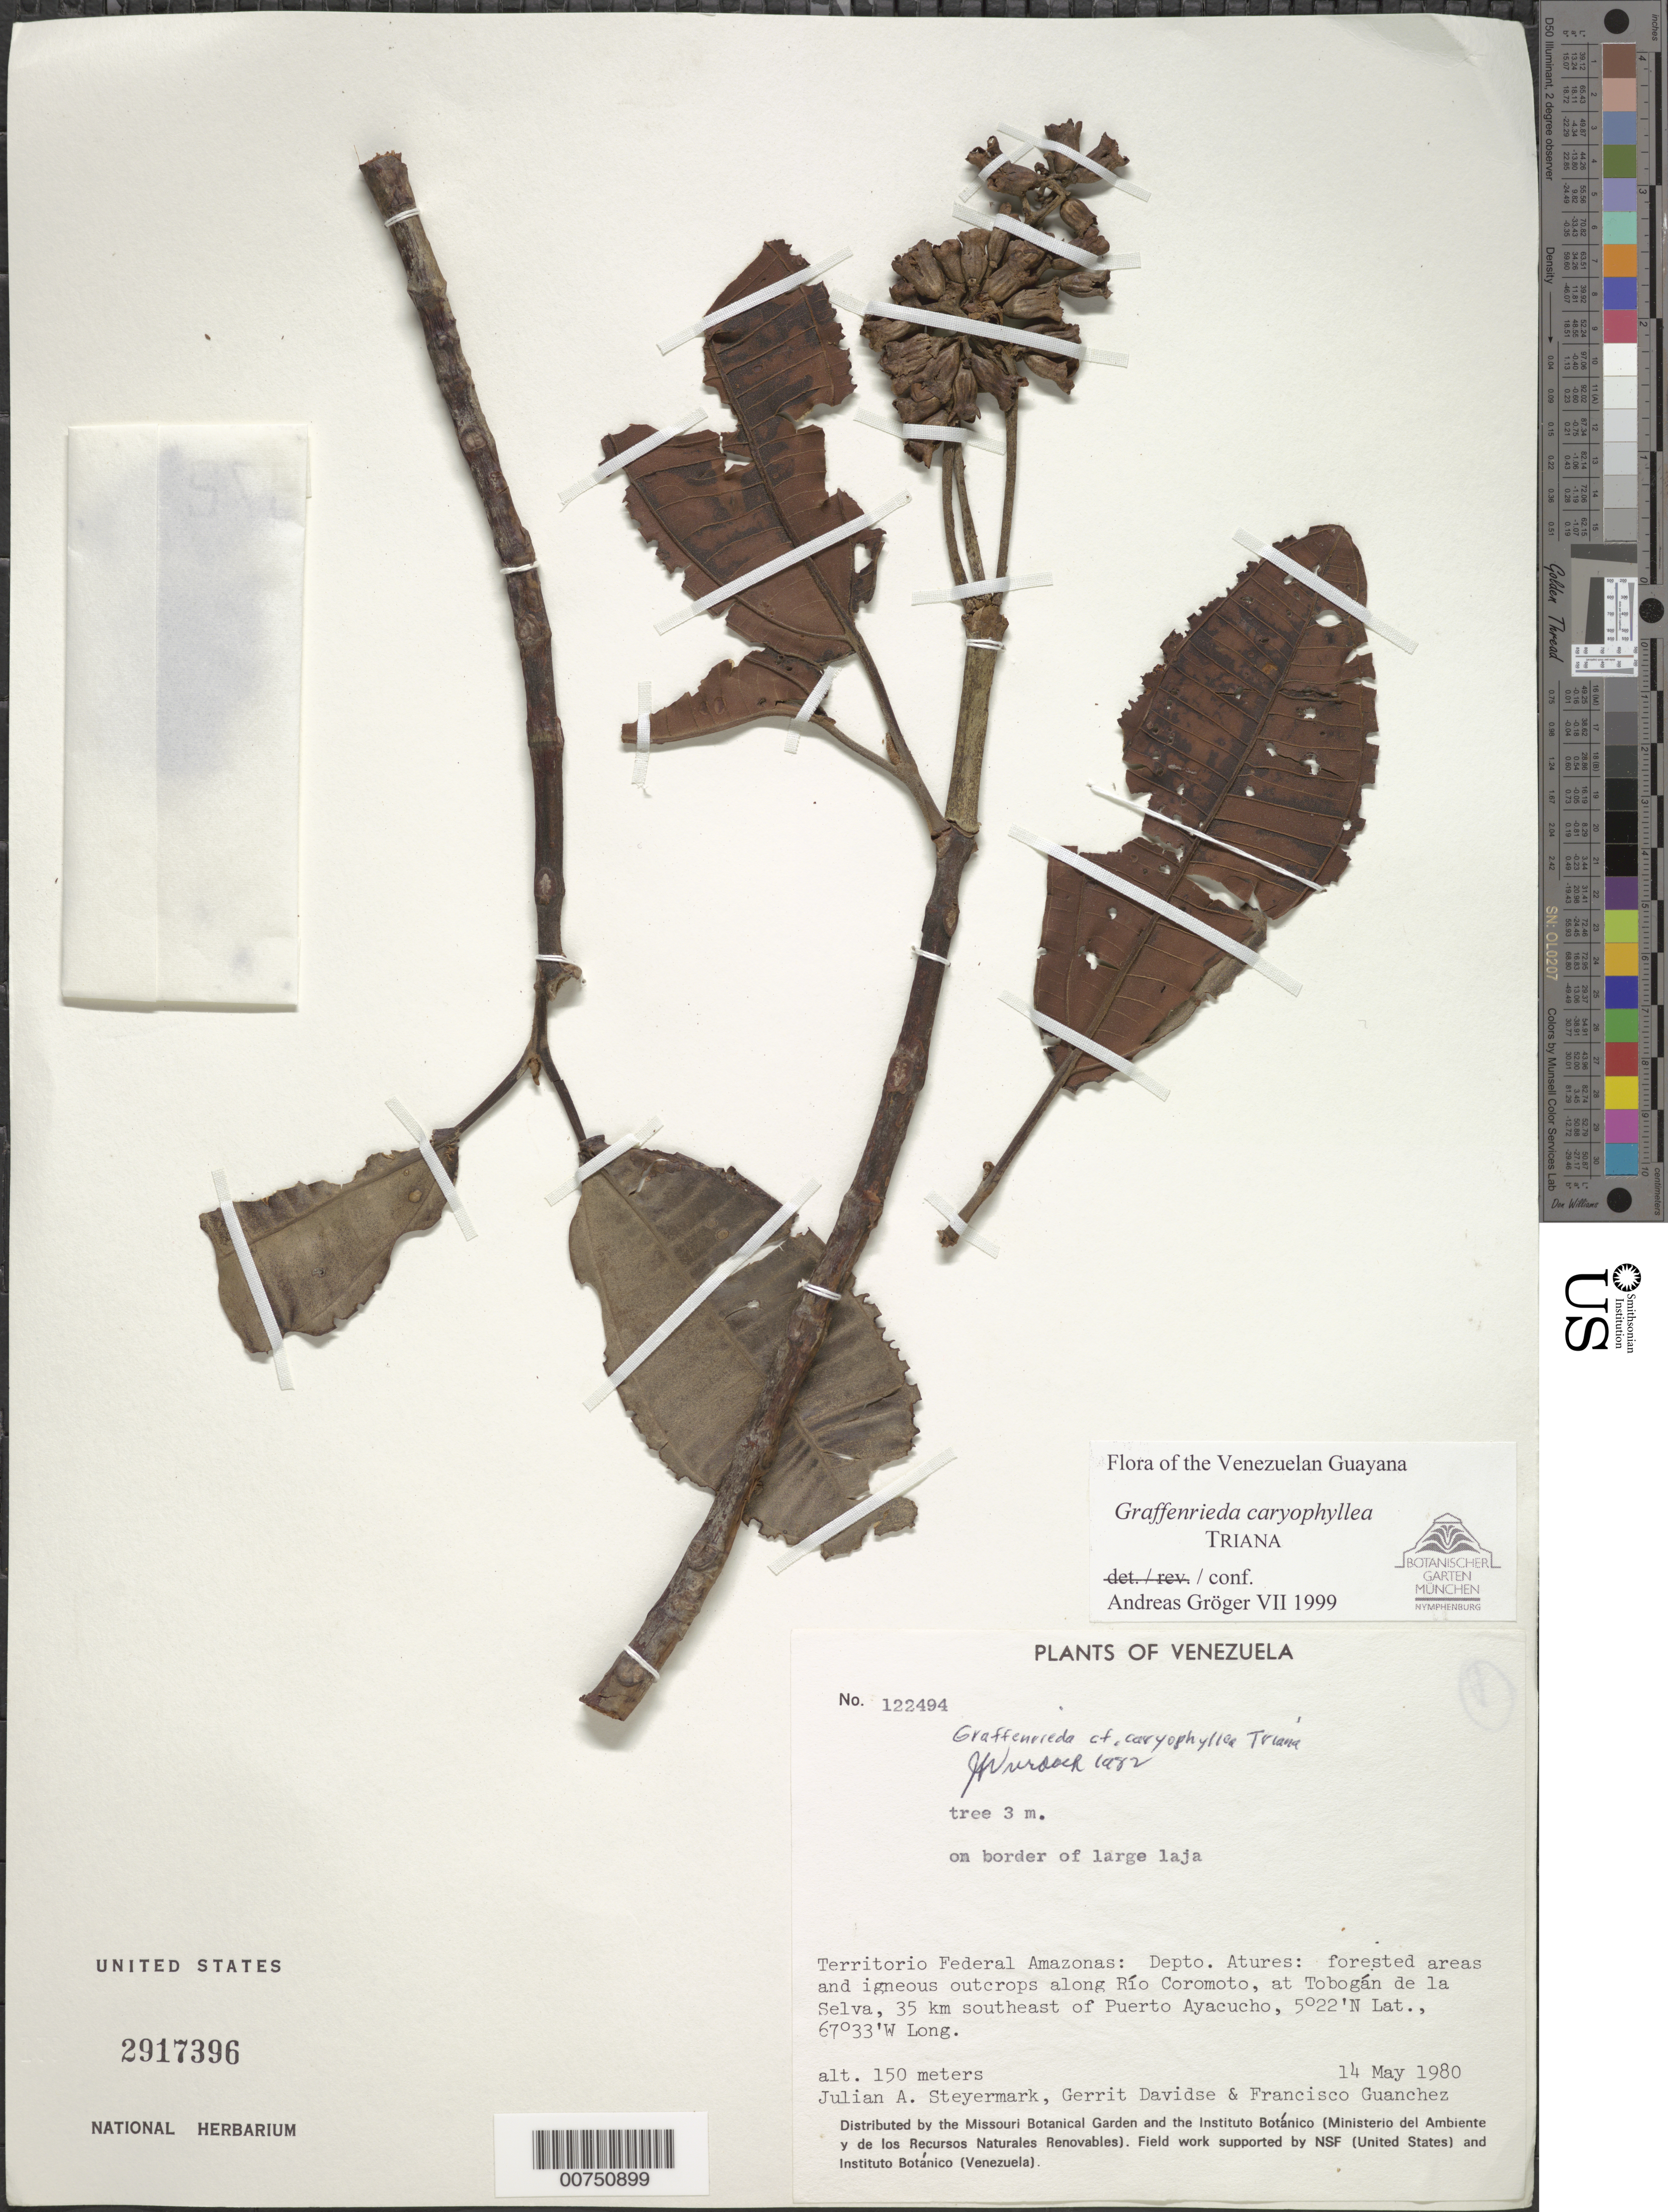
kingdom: Plantae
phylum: Tracheophyta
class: Magnoliopsida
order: Myrtales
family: Melastomataceae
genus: Graffenrieda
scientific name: Graffenrieda caryophyllea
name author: Triana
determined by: Gröger, A.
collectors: J. Steyermark, G. Davidse & F. Guánchez M.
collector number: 122494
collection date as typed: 14-May-80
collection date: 1980-05-14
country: Venezuela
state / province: Amazonas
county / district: Atures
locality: Río Coromoto, at Tobogan de la Selva, 35 km SE of Puerto Ayacucho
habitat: Border of large laja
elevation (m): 150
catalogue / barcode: US 2917396